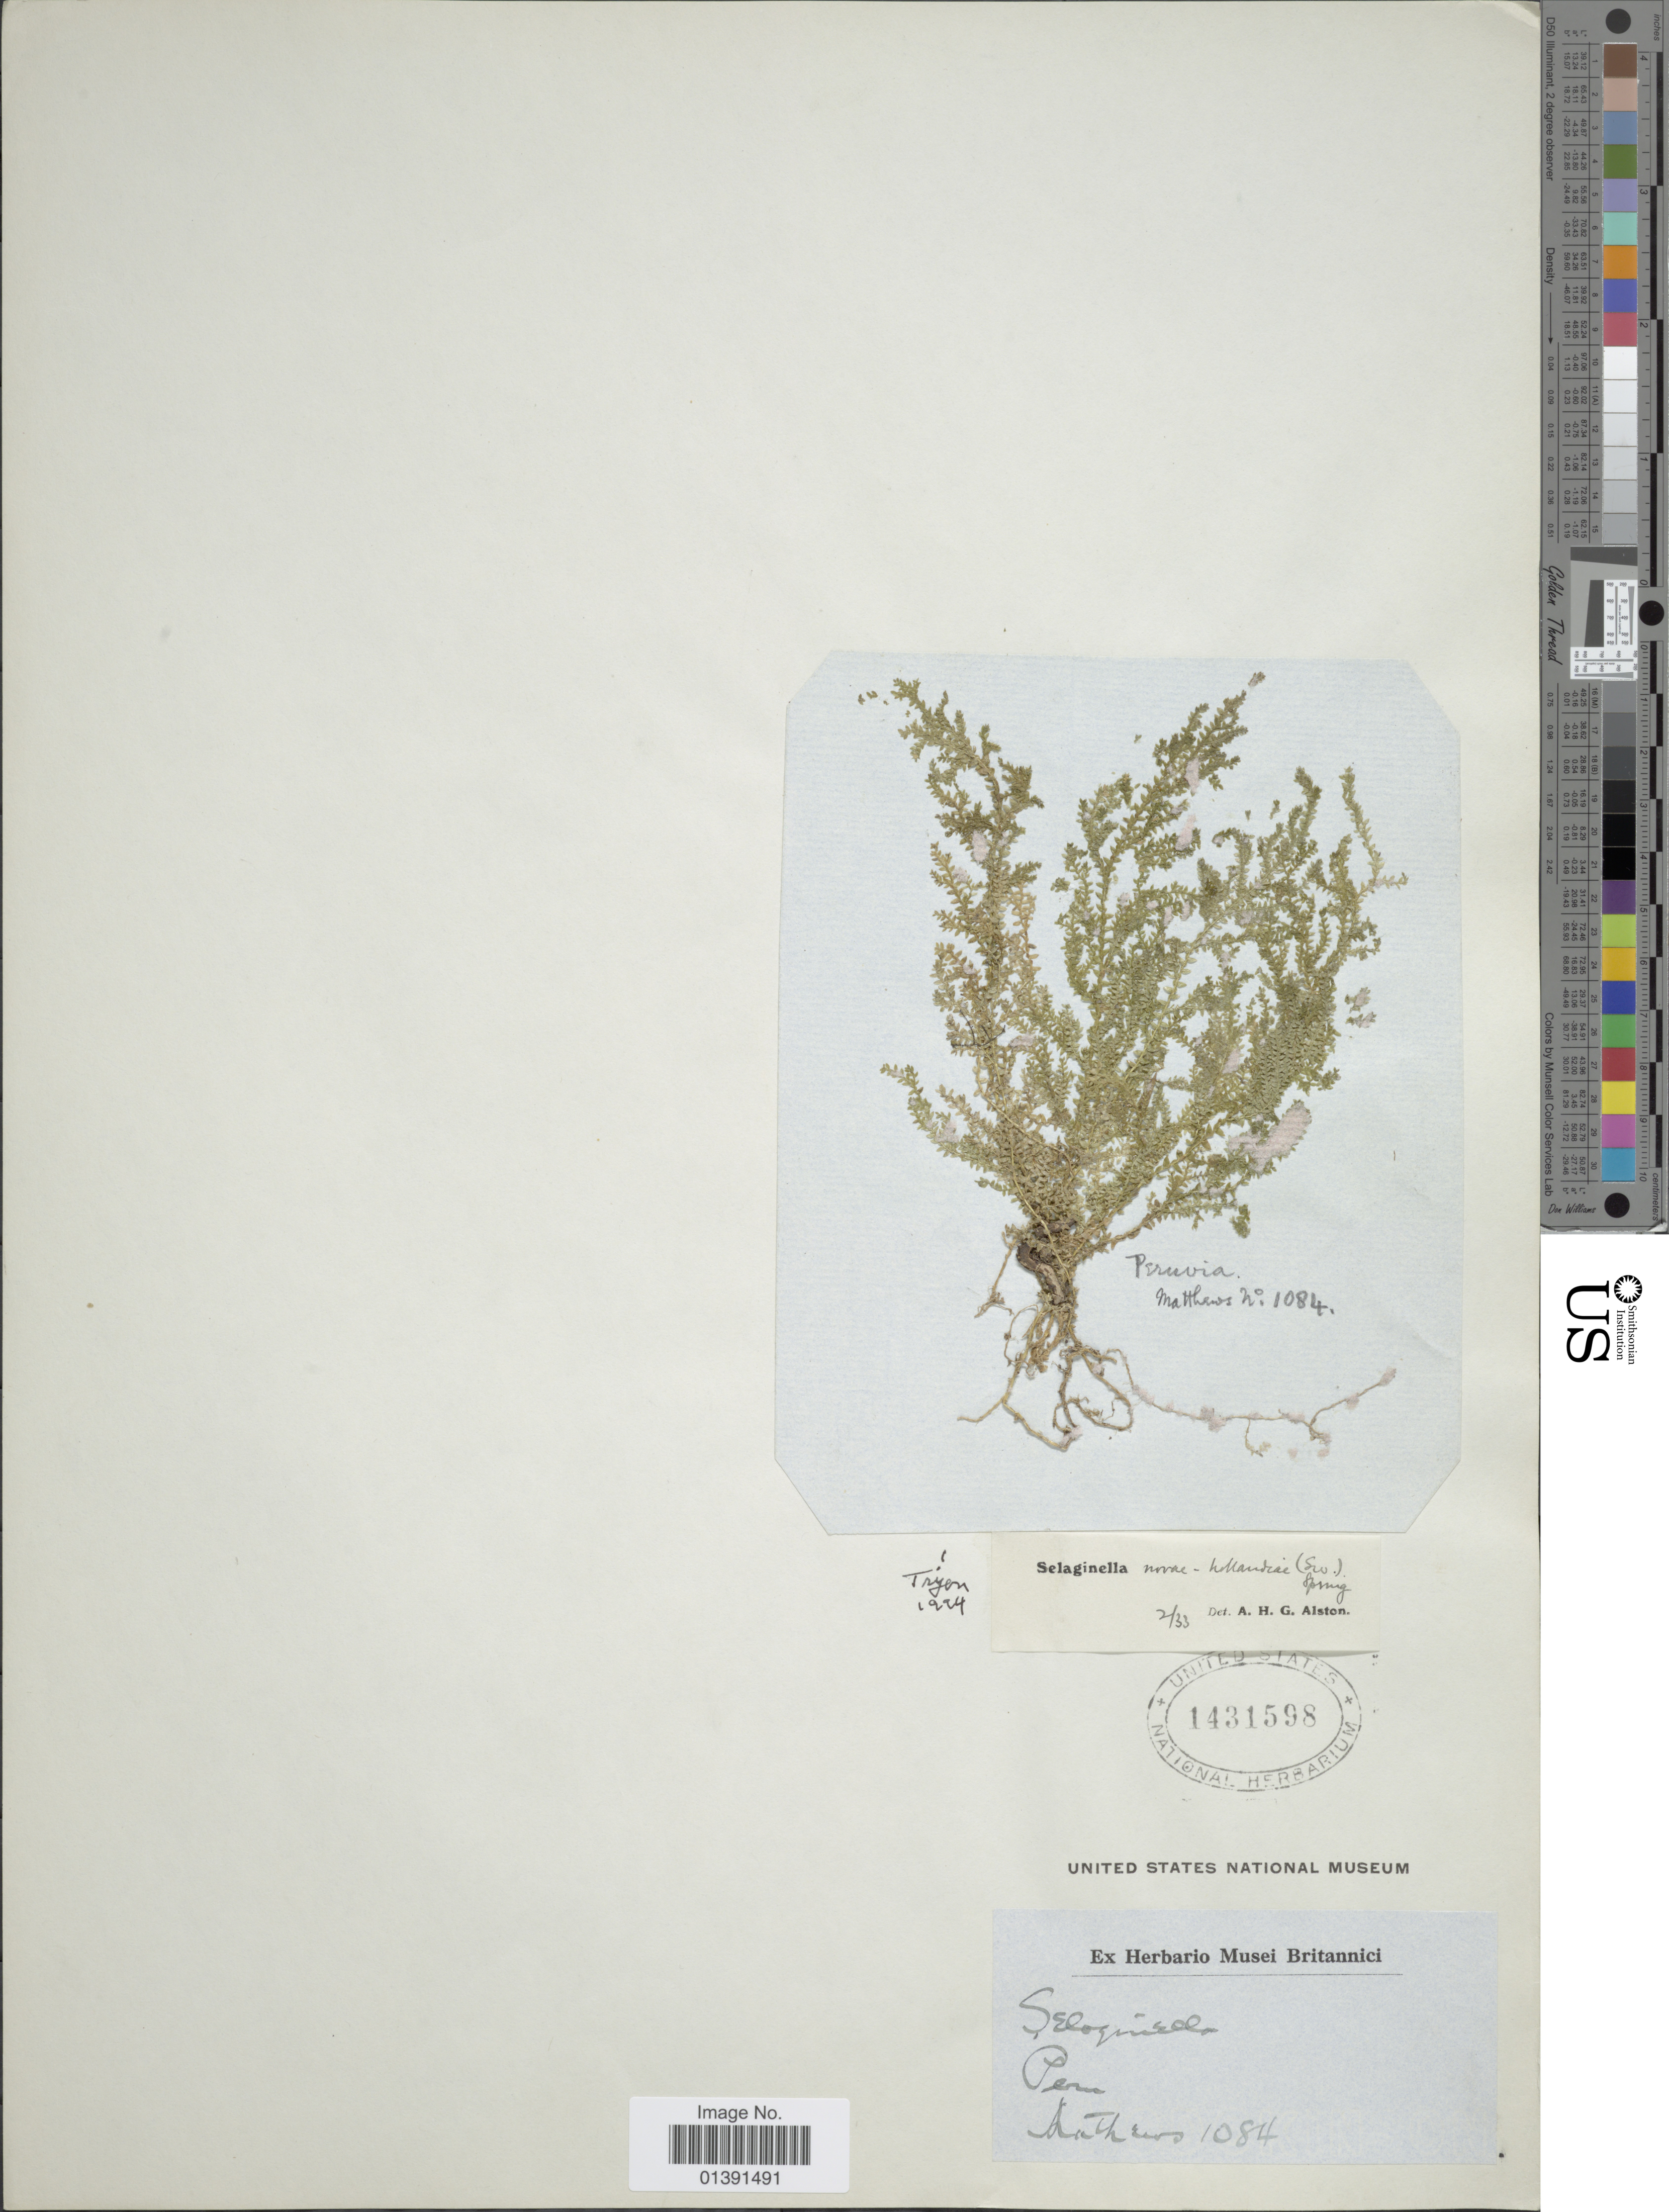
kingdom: Plantae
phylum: Tracheophyta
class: Lycopodiopsida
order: Selaginellales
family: Selaginellaceae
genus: Selaginella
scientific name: Selaginella novae-hollandiae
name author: (Sw.) Spring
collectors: -- Matthews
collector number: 1084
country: Peru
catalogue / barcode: US 1431598